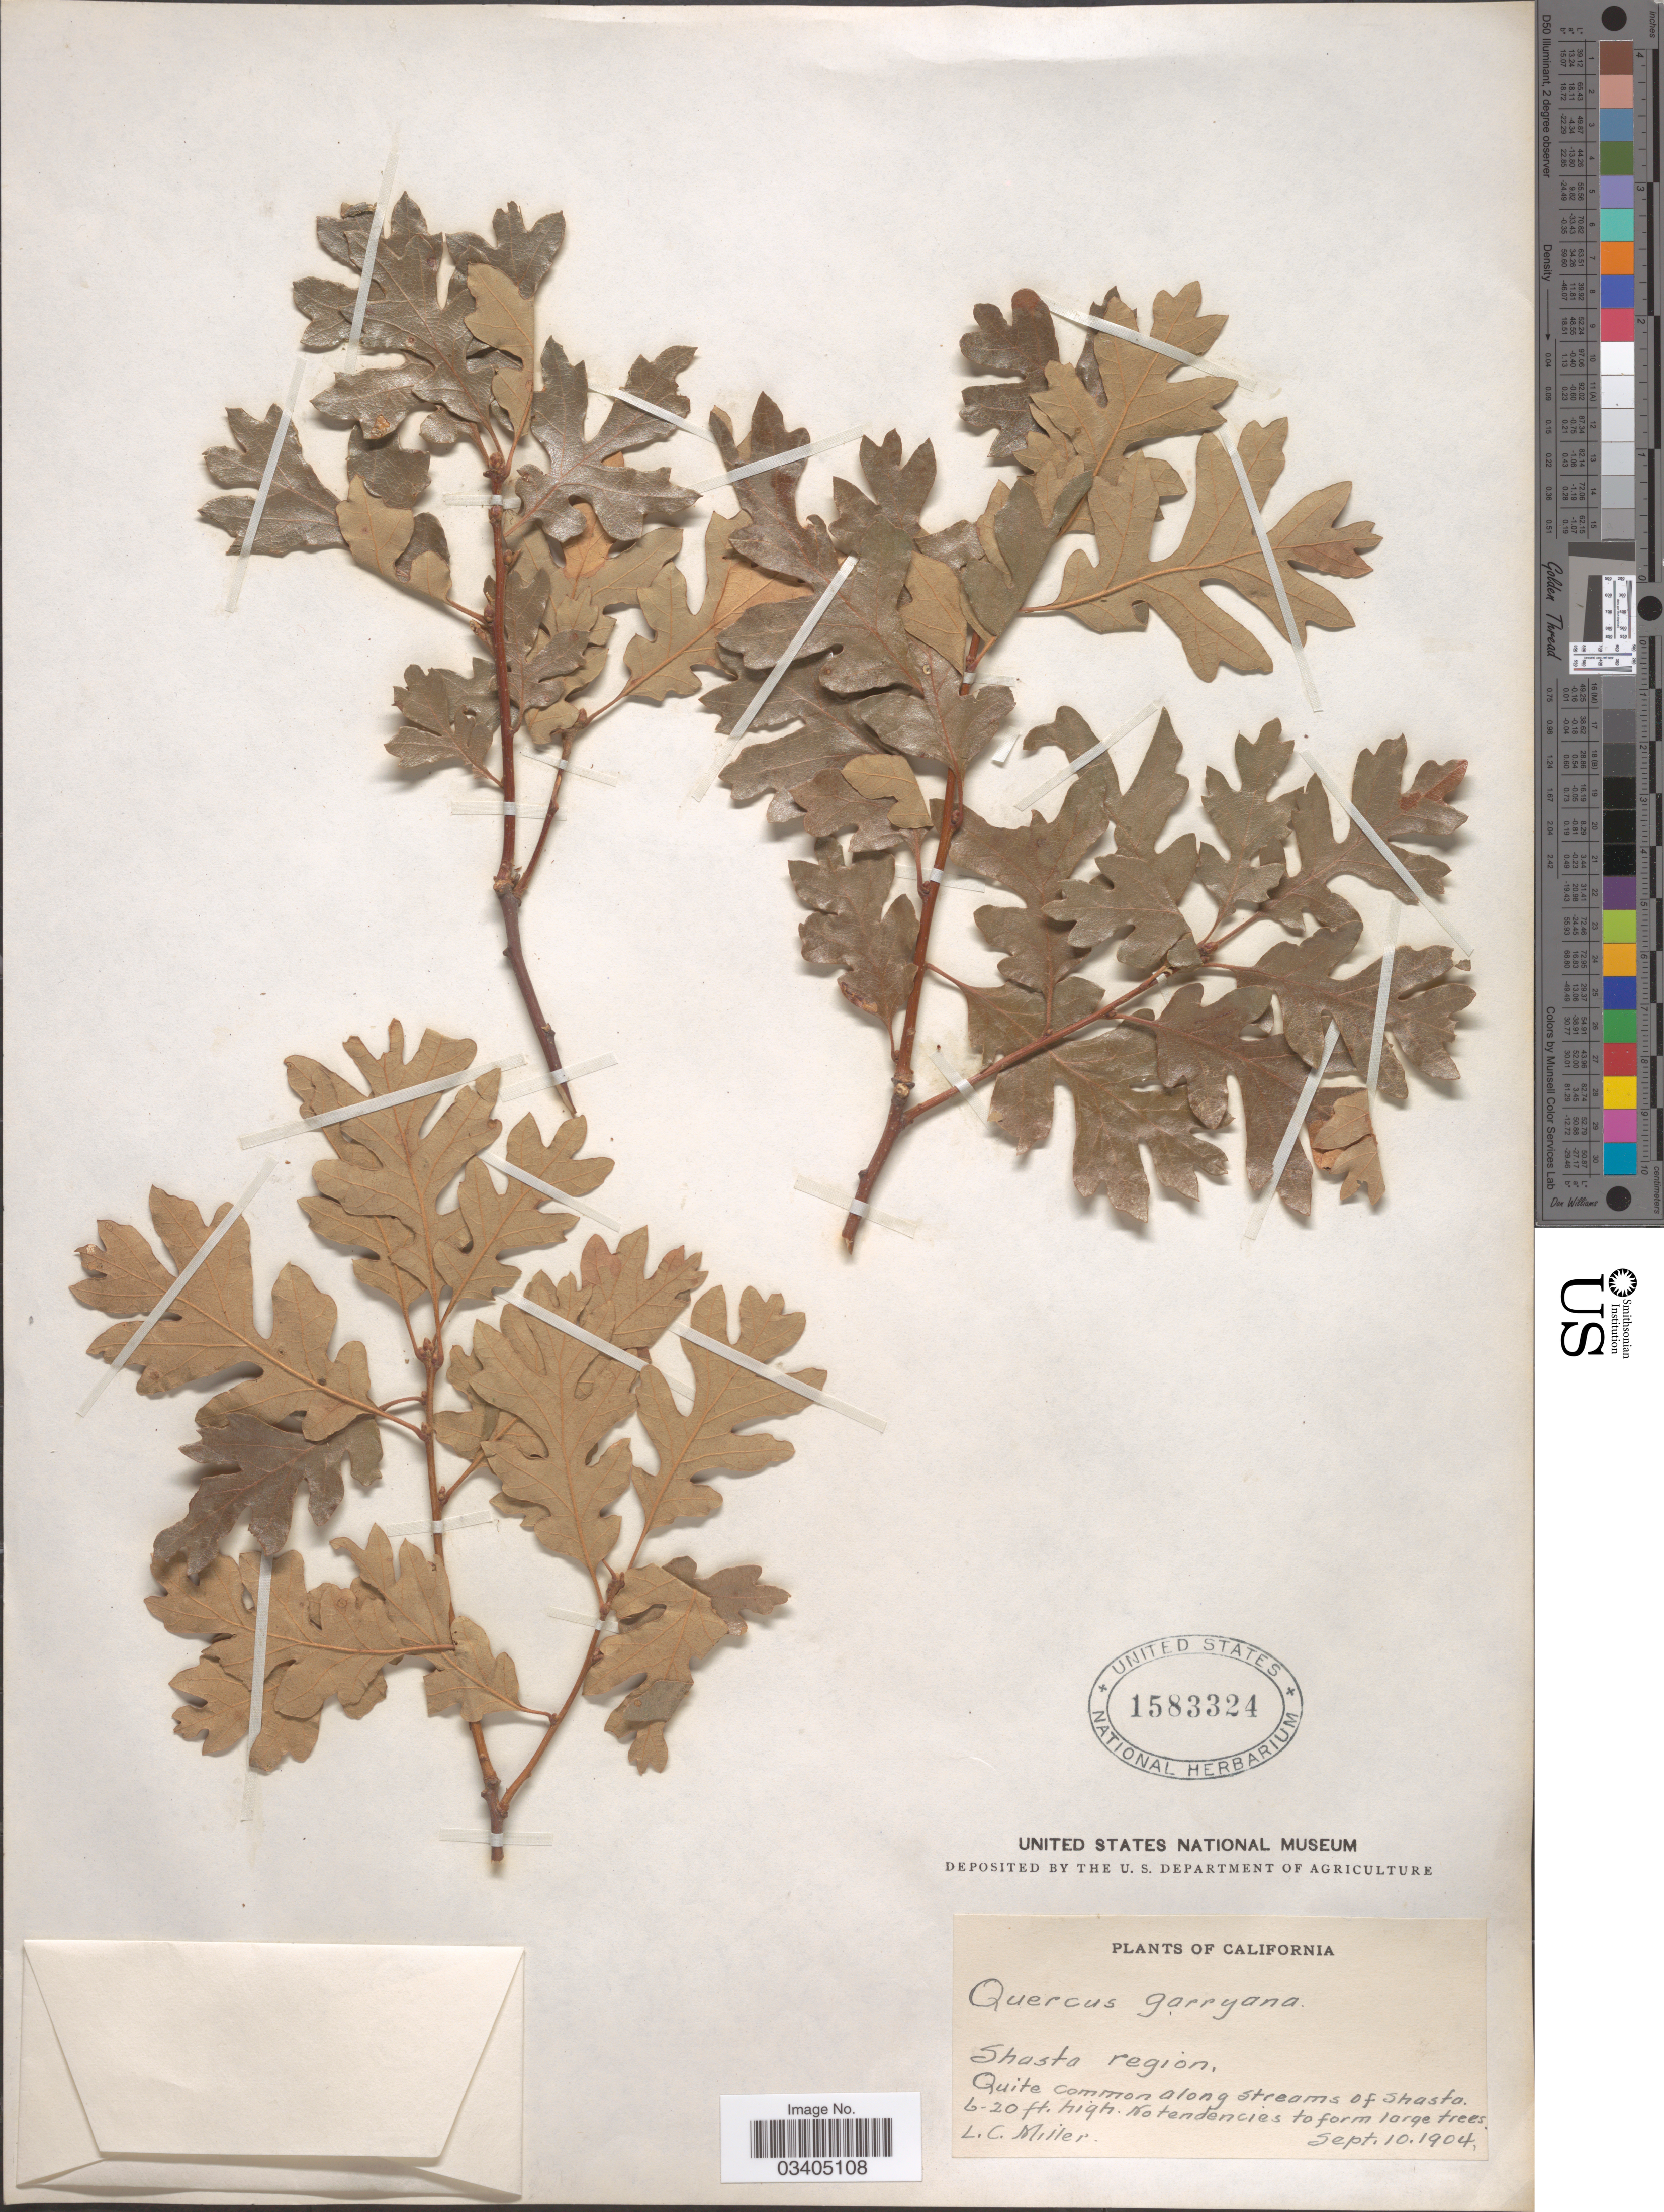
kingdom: Plantae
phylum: Tracheophyta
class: Magnoliopsida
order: Fagales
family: Fagaceae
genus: Quercus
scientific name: Quercus garryana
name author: Douglas ex Hook.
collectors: L. Miller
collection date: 1904-09-10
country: United States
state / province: California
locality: Shasta region. Quite common along streams of Shasta.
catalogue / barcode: US 1583324